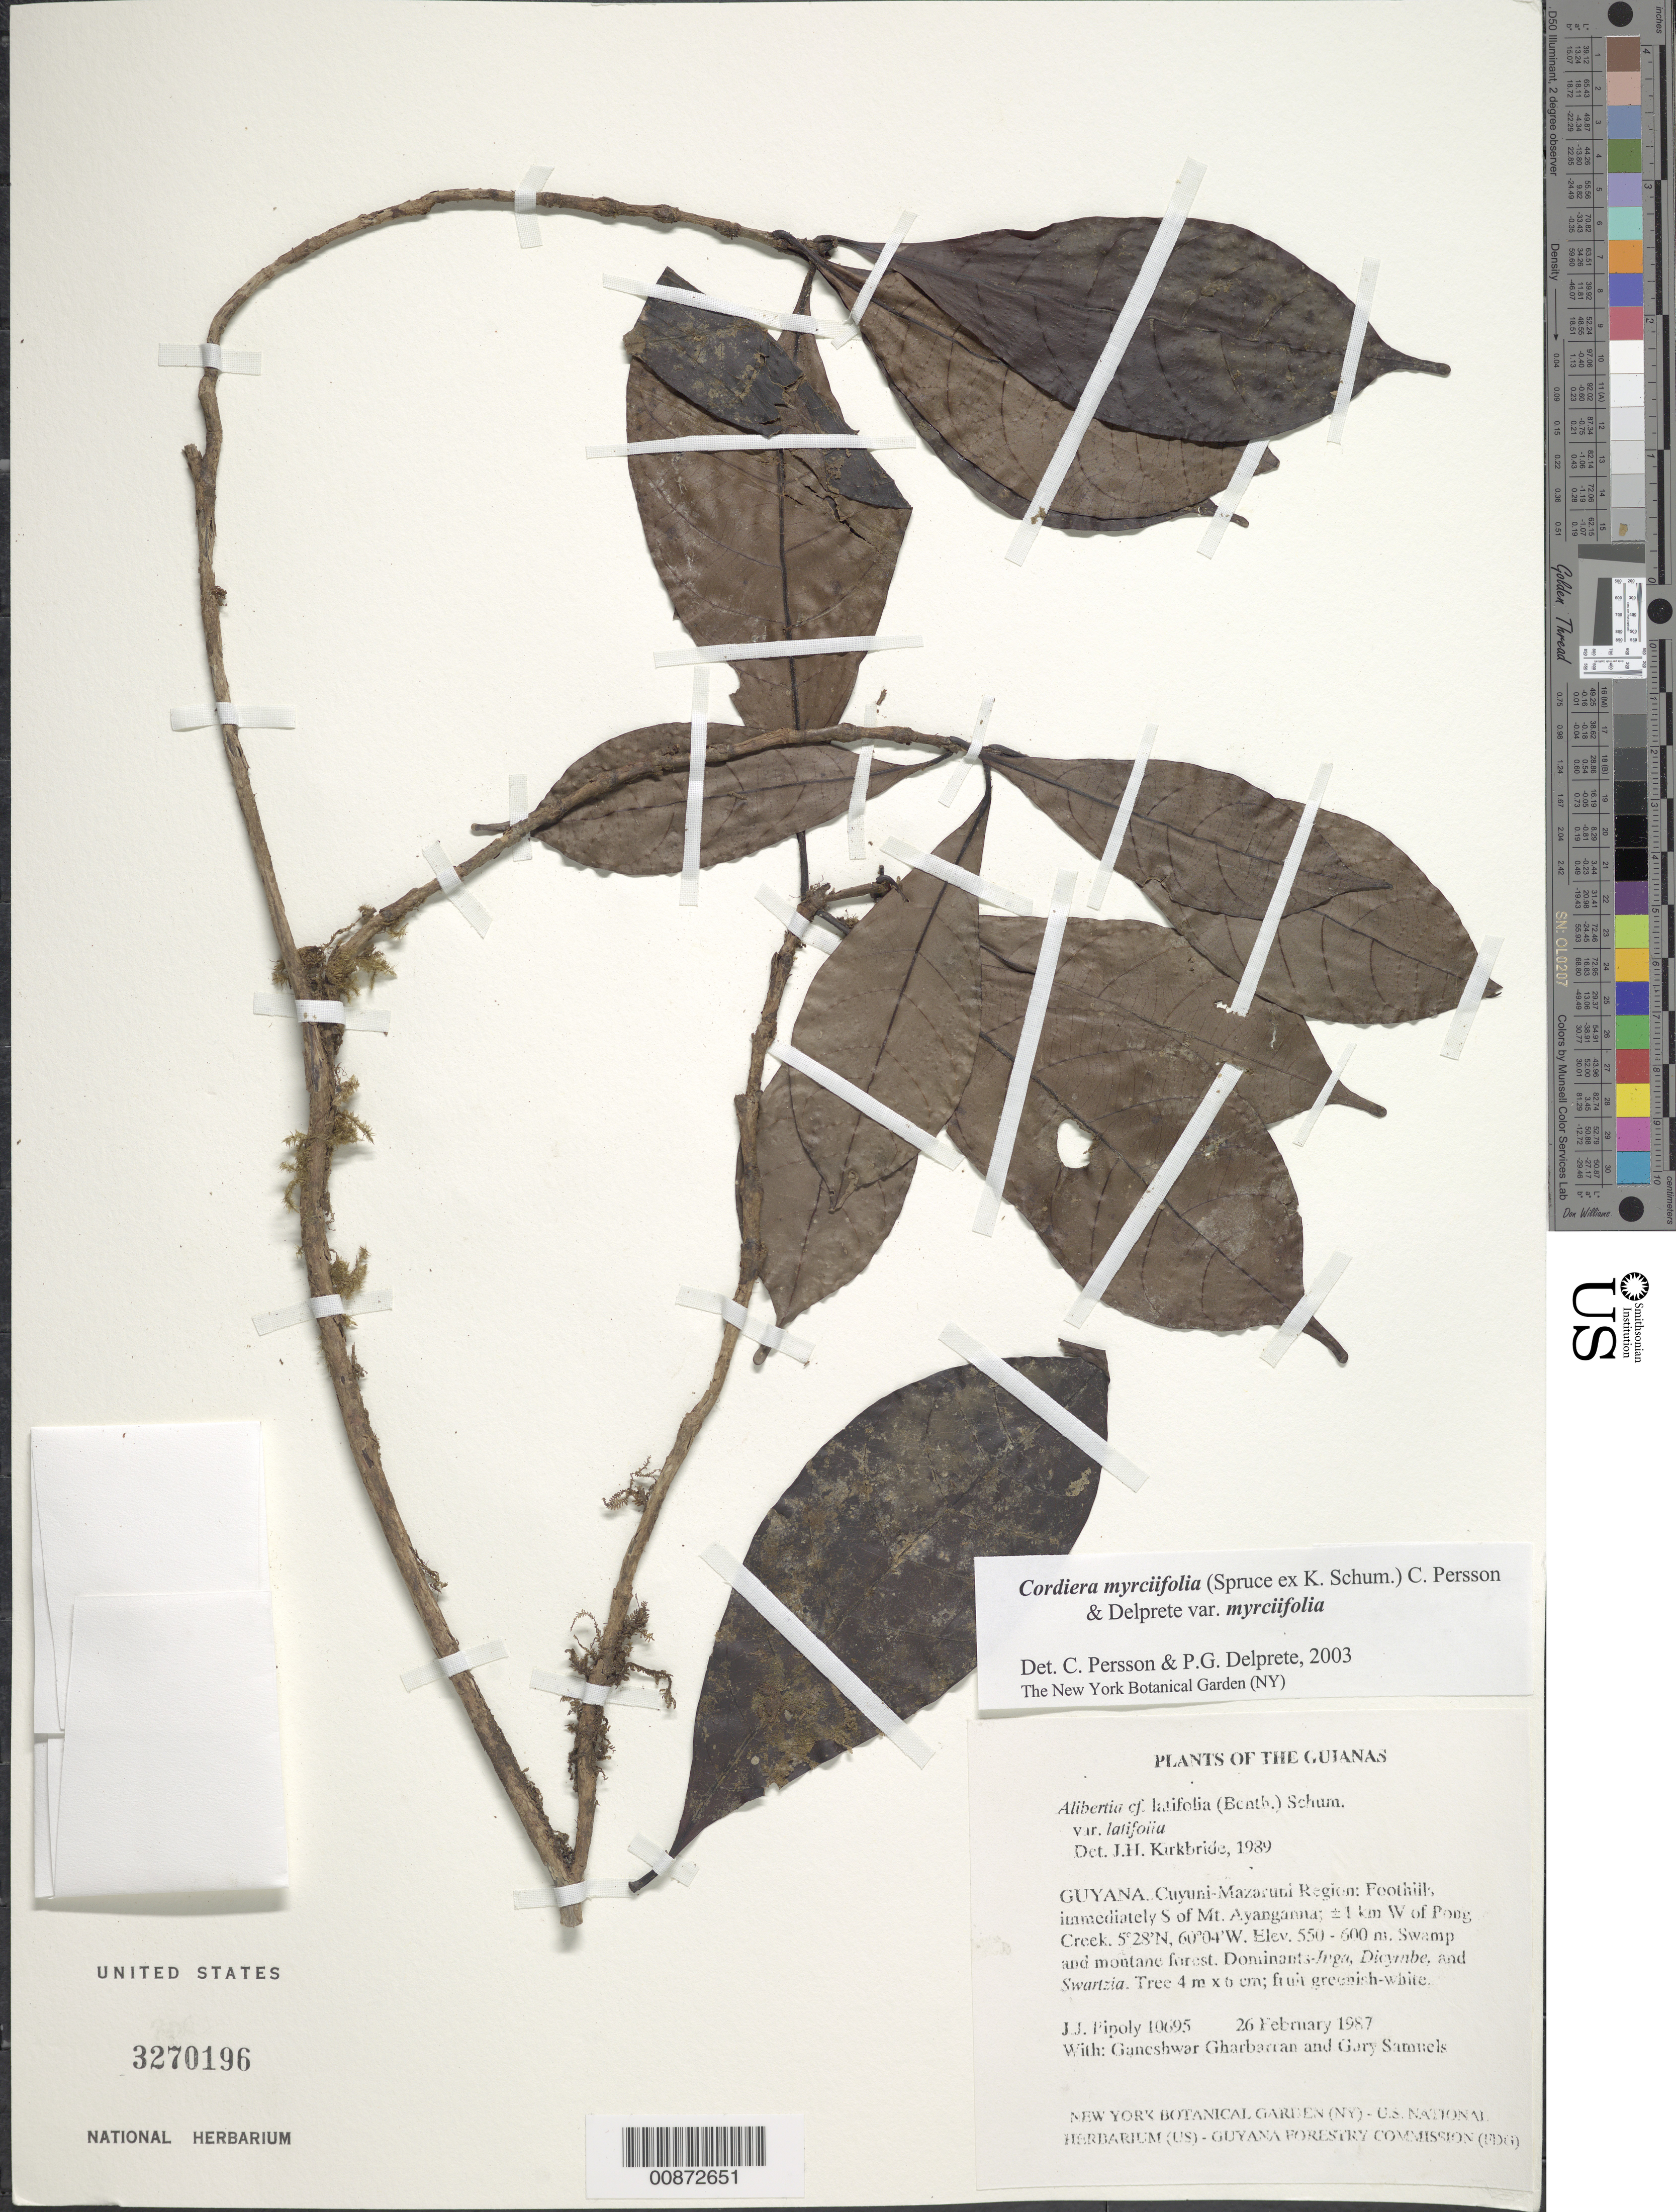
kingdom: Plantae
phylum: Tracheophyta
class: Magnoliopsida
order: Gentianales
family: Rubiaceae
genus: Cordiera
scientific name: Cordiera myrciifolia var. myrciifolia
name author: (K. Schum.) C.H. Perss. & Delprete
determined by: Delprete, P. G.; Persson, C. H.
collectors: J. J. Pipoly, G. Gharbarran & G. Samuels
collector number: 10695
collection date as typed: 26 February 1987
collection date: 1987-02-26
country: Guyana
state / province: Cuyuni-Mazaruni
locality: Foothills immediately S of Mt. Ayanganna; ±1 km W of Pong Creek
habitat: Swamp and montane forest. Dominants: Inga, Dicymbe, and Swartzia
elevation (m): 550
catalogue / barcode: US 3270196